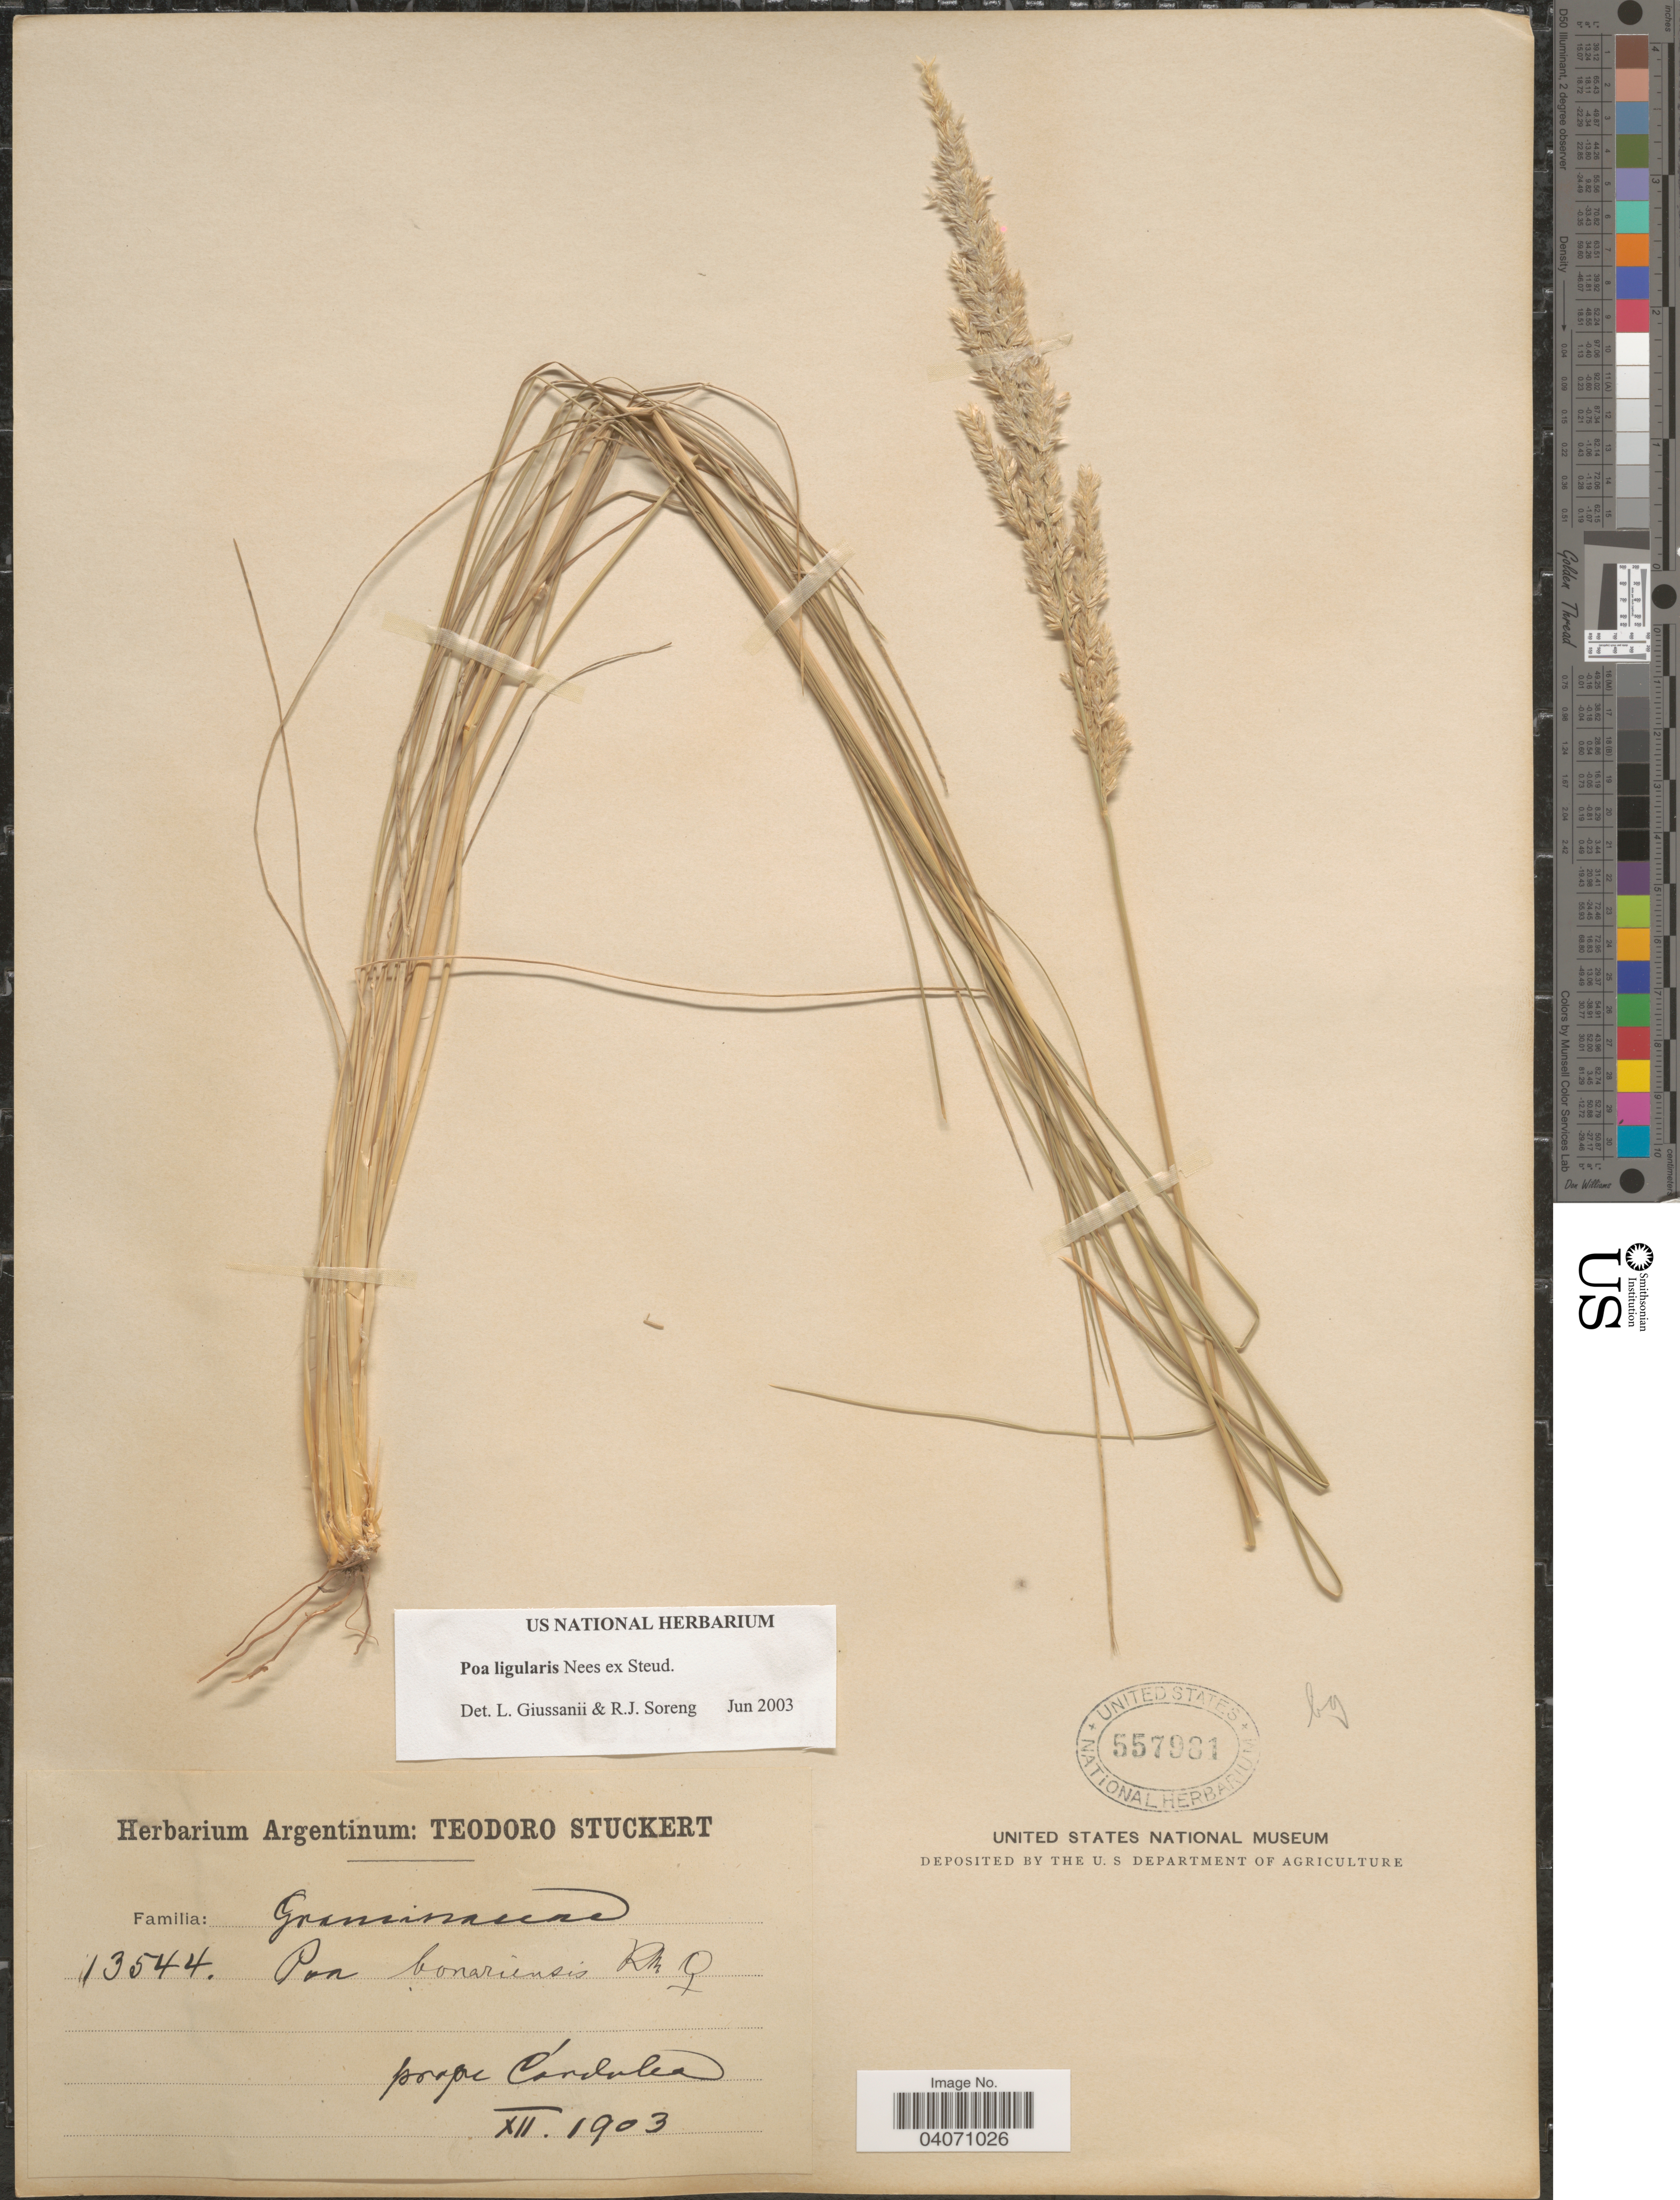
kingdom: Plantae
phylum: Tracheophyta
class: Liliopsida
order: Poales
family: Poaceae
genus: Poa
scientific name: Poa ligularis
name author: Nees ex Steud.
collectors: T. Stuckert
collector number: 13544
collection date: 1903-12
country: Argentina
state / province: Cordoba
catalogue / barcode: US 557981